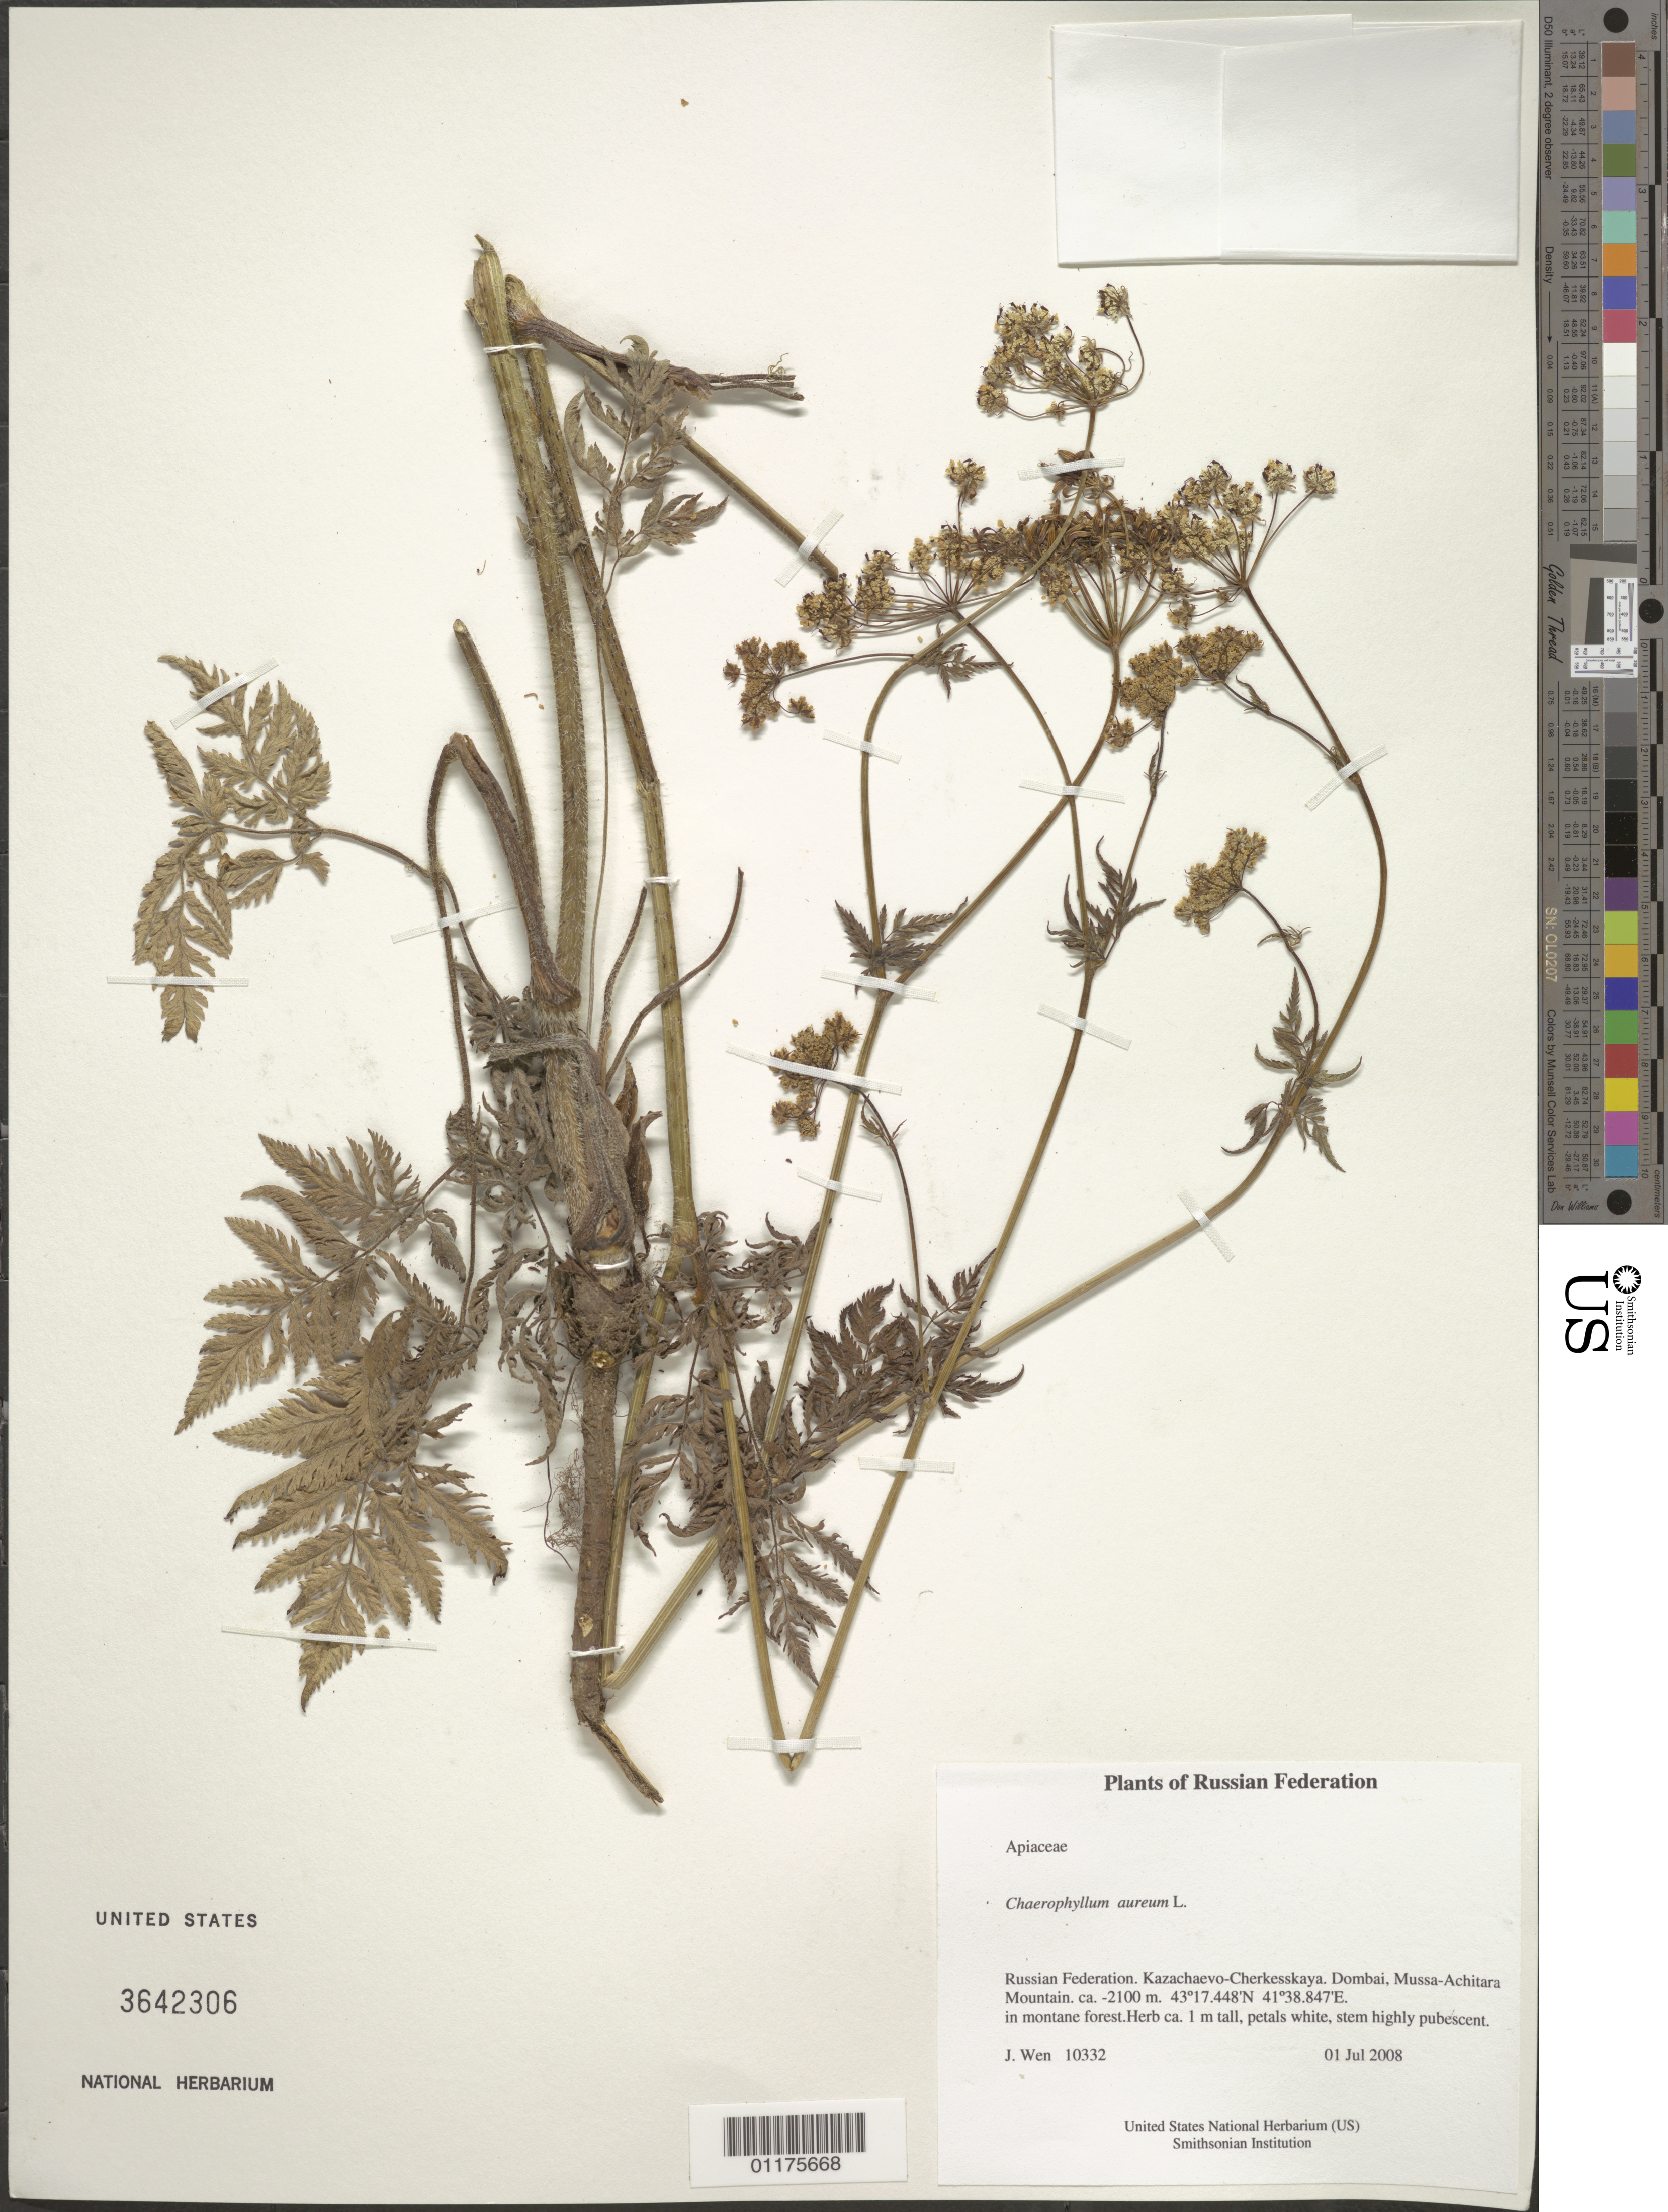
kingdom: Plantae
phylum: Tracheophyta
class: Magnoliopsida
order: Apiales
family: Apiaceae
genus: Chaerophyllum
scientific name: Chaerophyllum aureum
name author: L.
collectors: J. Wen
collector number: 10332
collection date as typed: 01 Jul 2008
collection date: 2008-07-01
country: Russian Federation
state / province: Karachay-Cherkess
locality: Dombai, Mussa-Achitara Mountain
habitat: In montane forest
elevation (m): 2100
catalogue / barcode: US 3642306